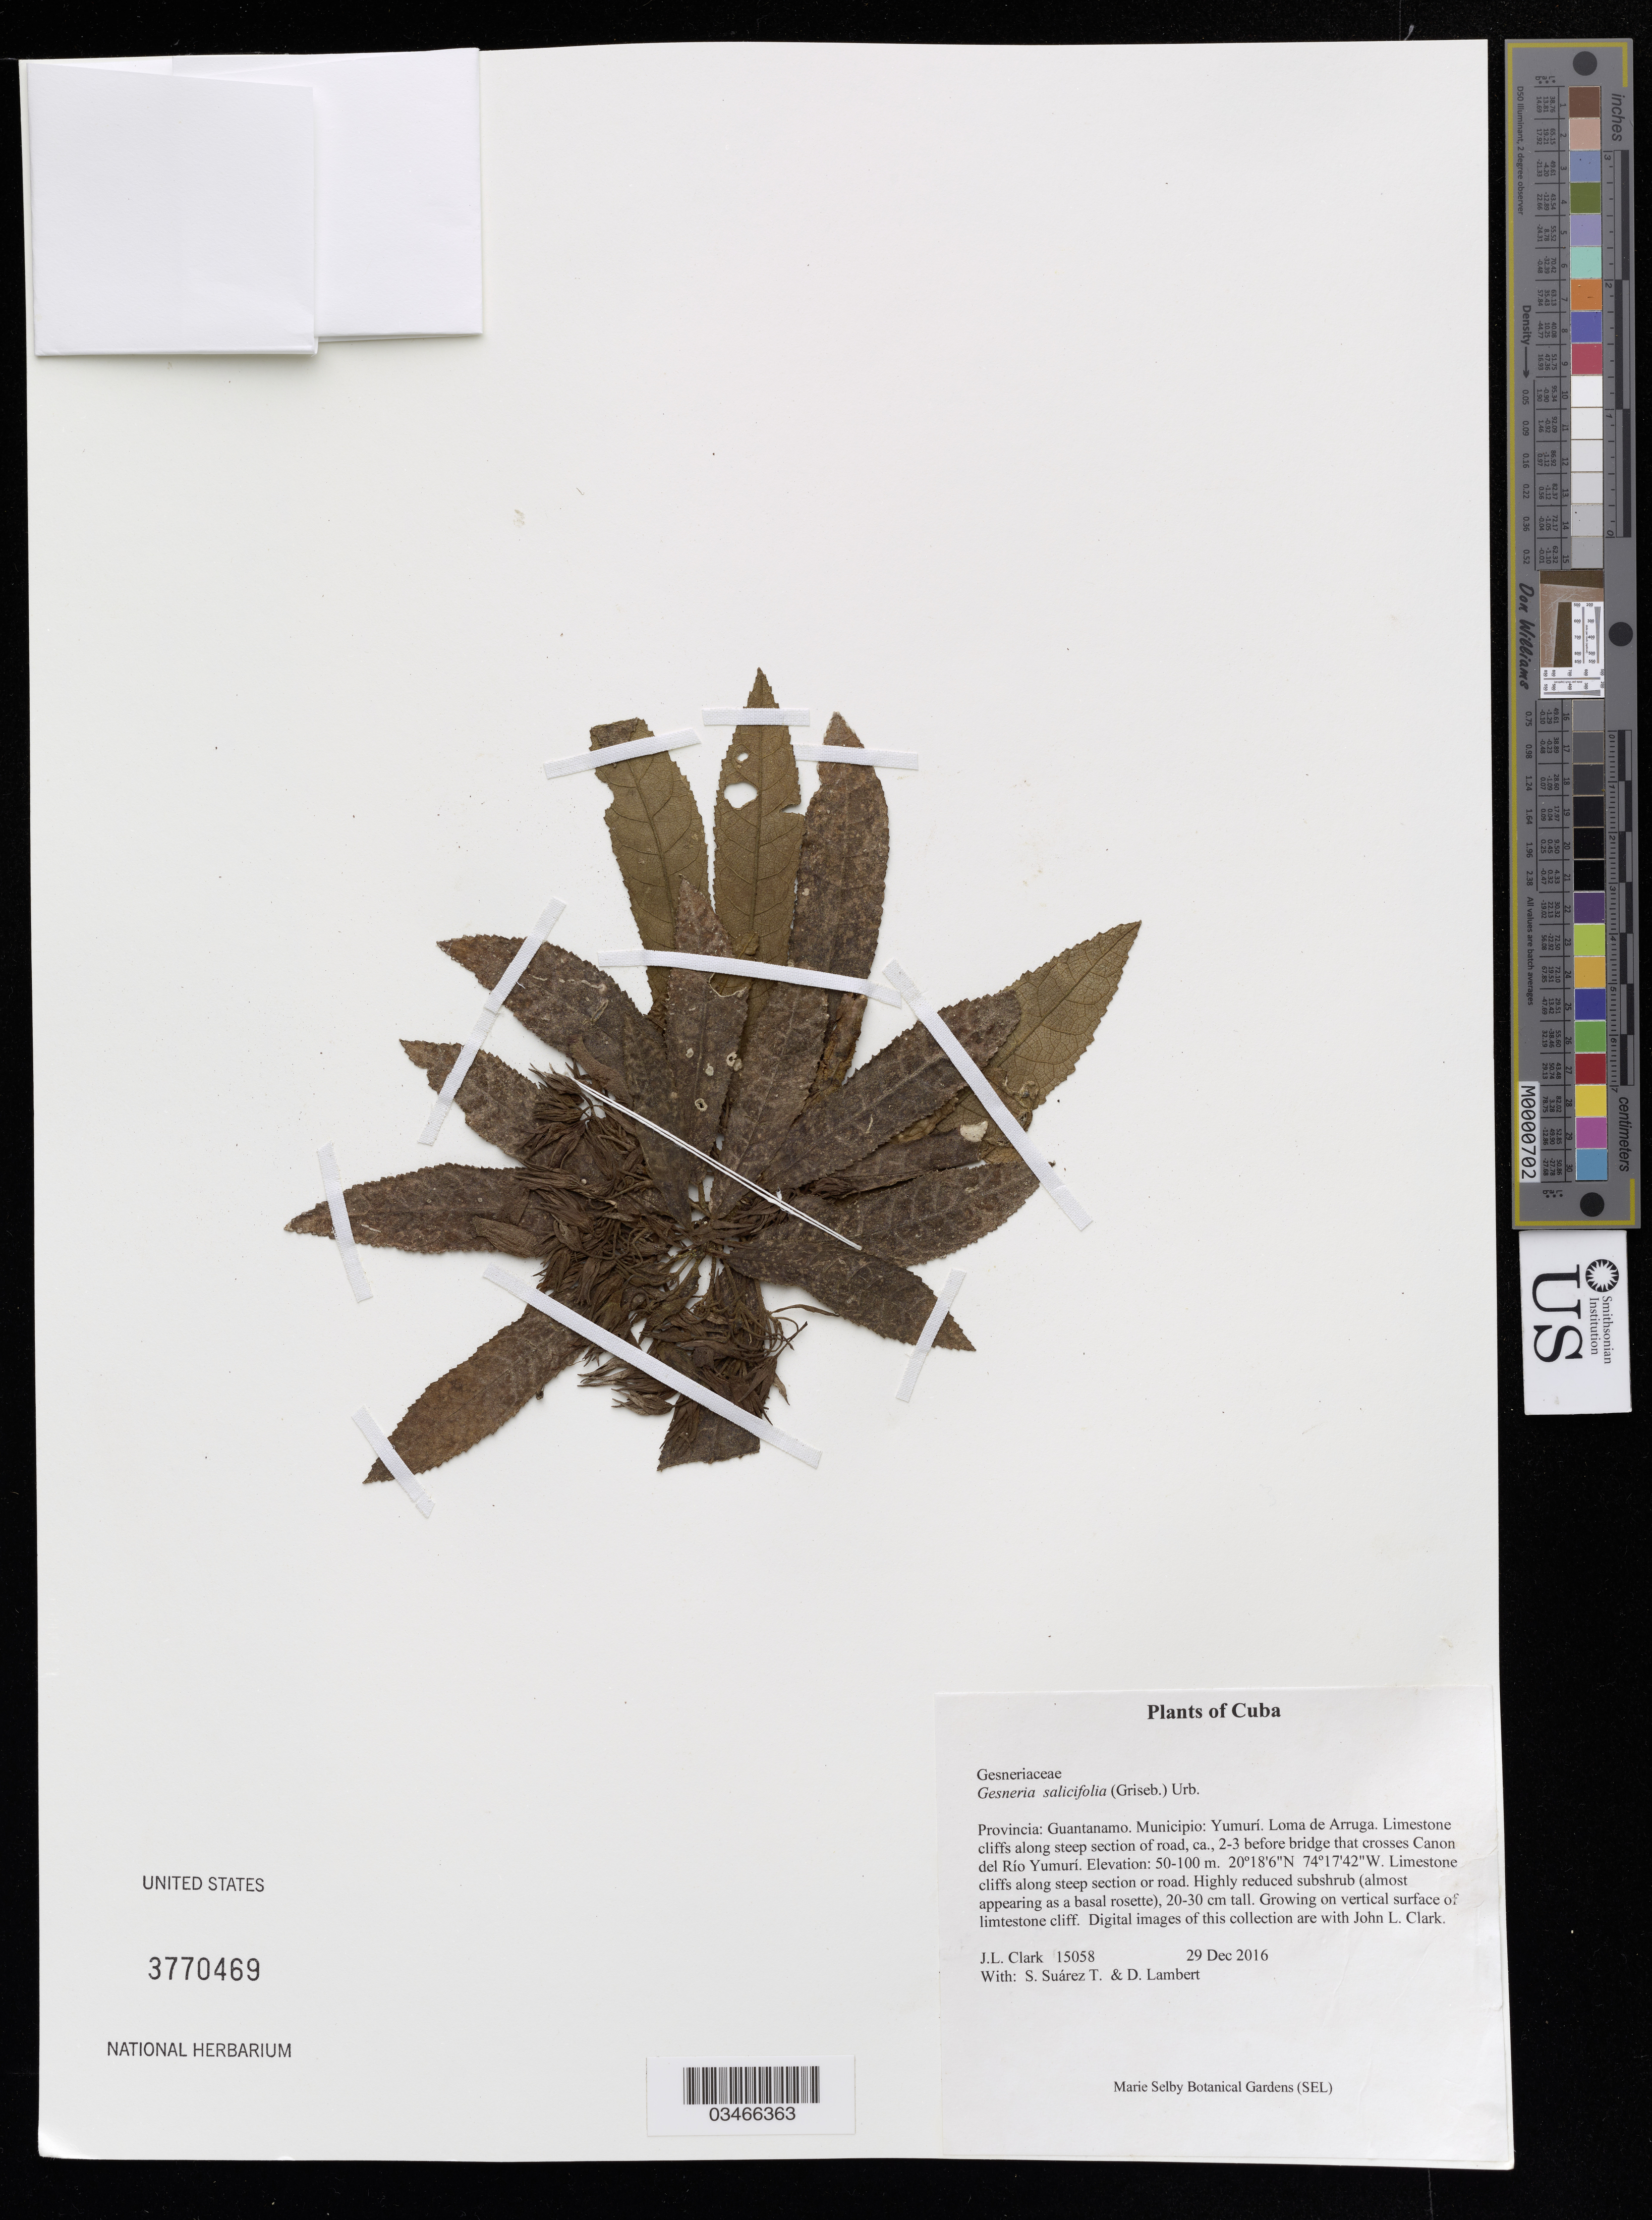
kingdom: Plantae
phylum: Tracheophyta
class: Magnoliopsida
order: Lamiales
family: Gesneriaceae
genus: Gesneria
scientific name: Gesneria salicifolia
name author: (Griseb.) Urb.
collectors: J. Clark, S. Suárez T. & D. Lambert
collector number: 15058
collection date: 2016-12-29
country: Cuba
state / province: Guantánamo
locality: Municipio: Yumurí. Loma de Arruga. Limestone cliffs along steep section of road, ca., 2-3 before bridge that crosses Canon del Río Yumurí.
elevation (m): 500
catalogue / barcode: US 3770469